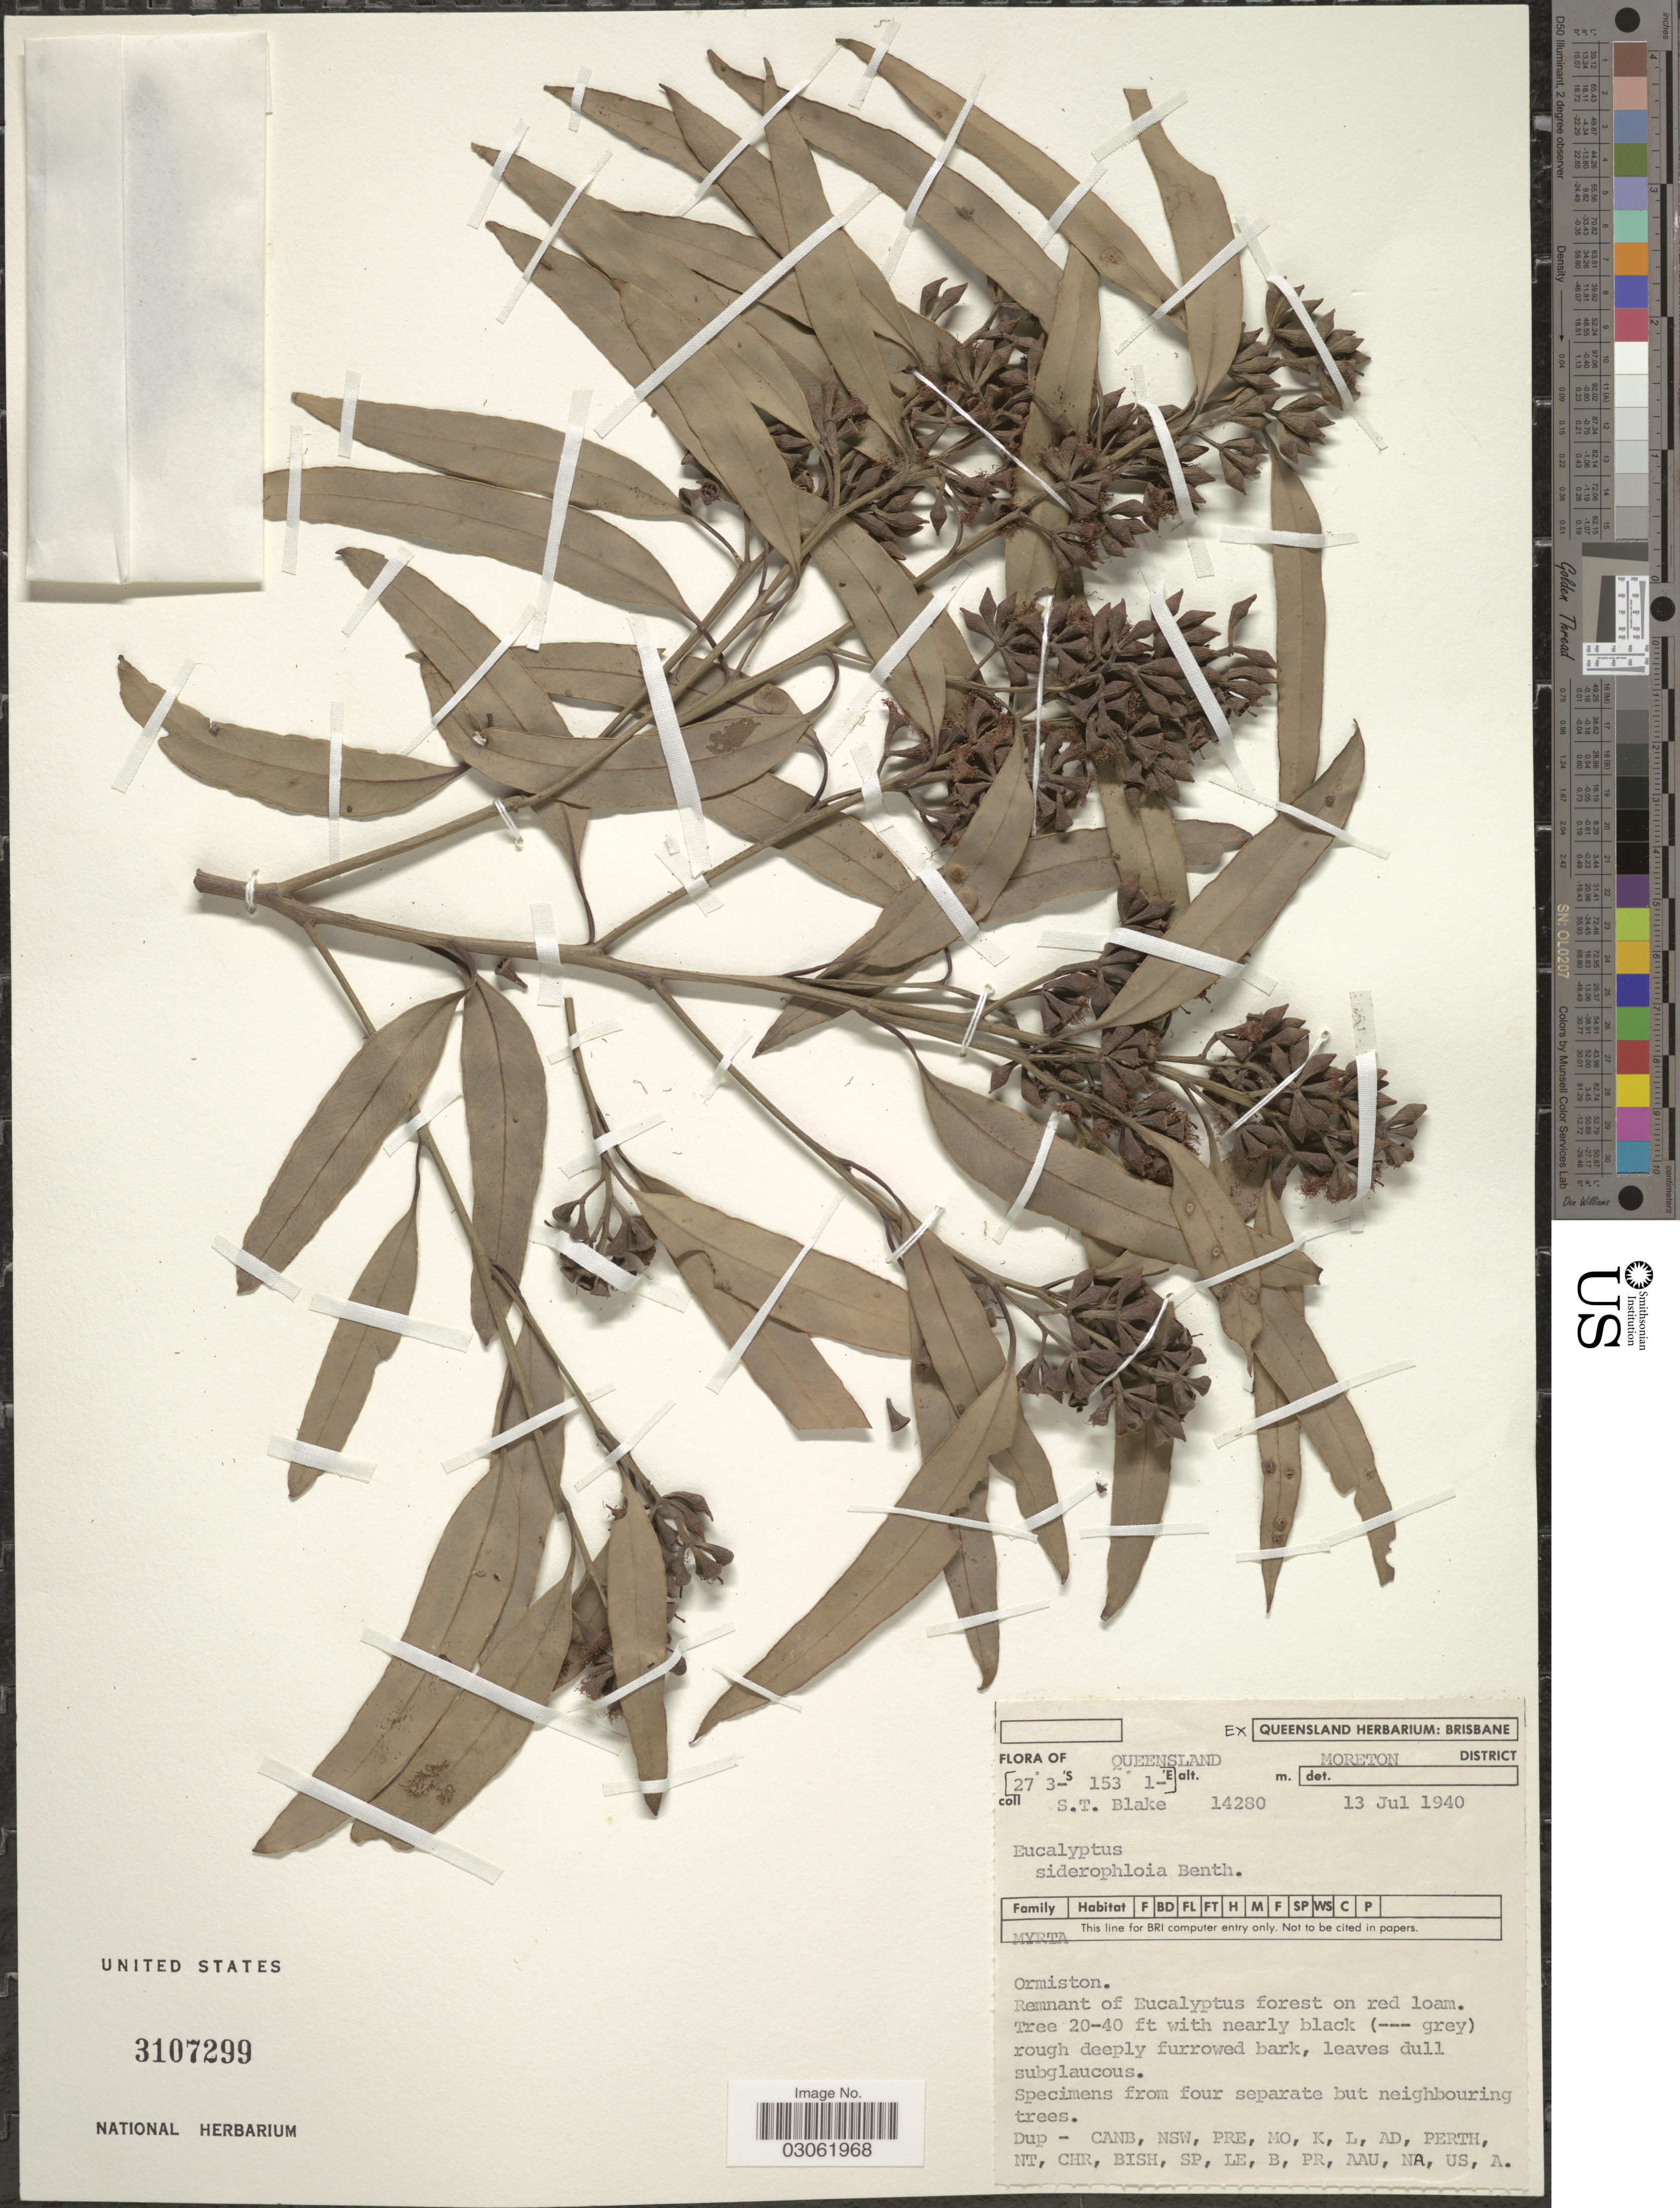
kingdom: Plantae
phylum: Tracheophyta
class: Magnoliopsida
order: Myrtales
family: Myrtaceae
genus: Eucalyptus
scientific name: Eucalyptus siderophloia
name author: Benth.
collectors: S. T. Blake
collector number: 14280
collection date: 1940-07-13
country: Australia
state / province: Queensland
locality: Moreton District. Ormiston.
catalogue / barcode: US 3107299